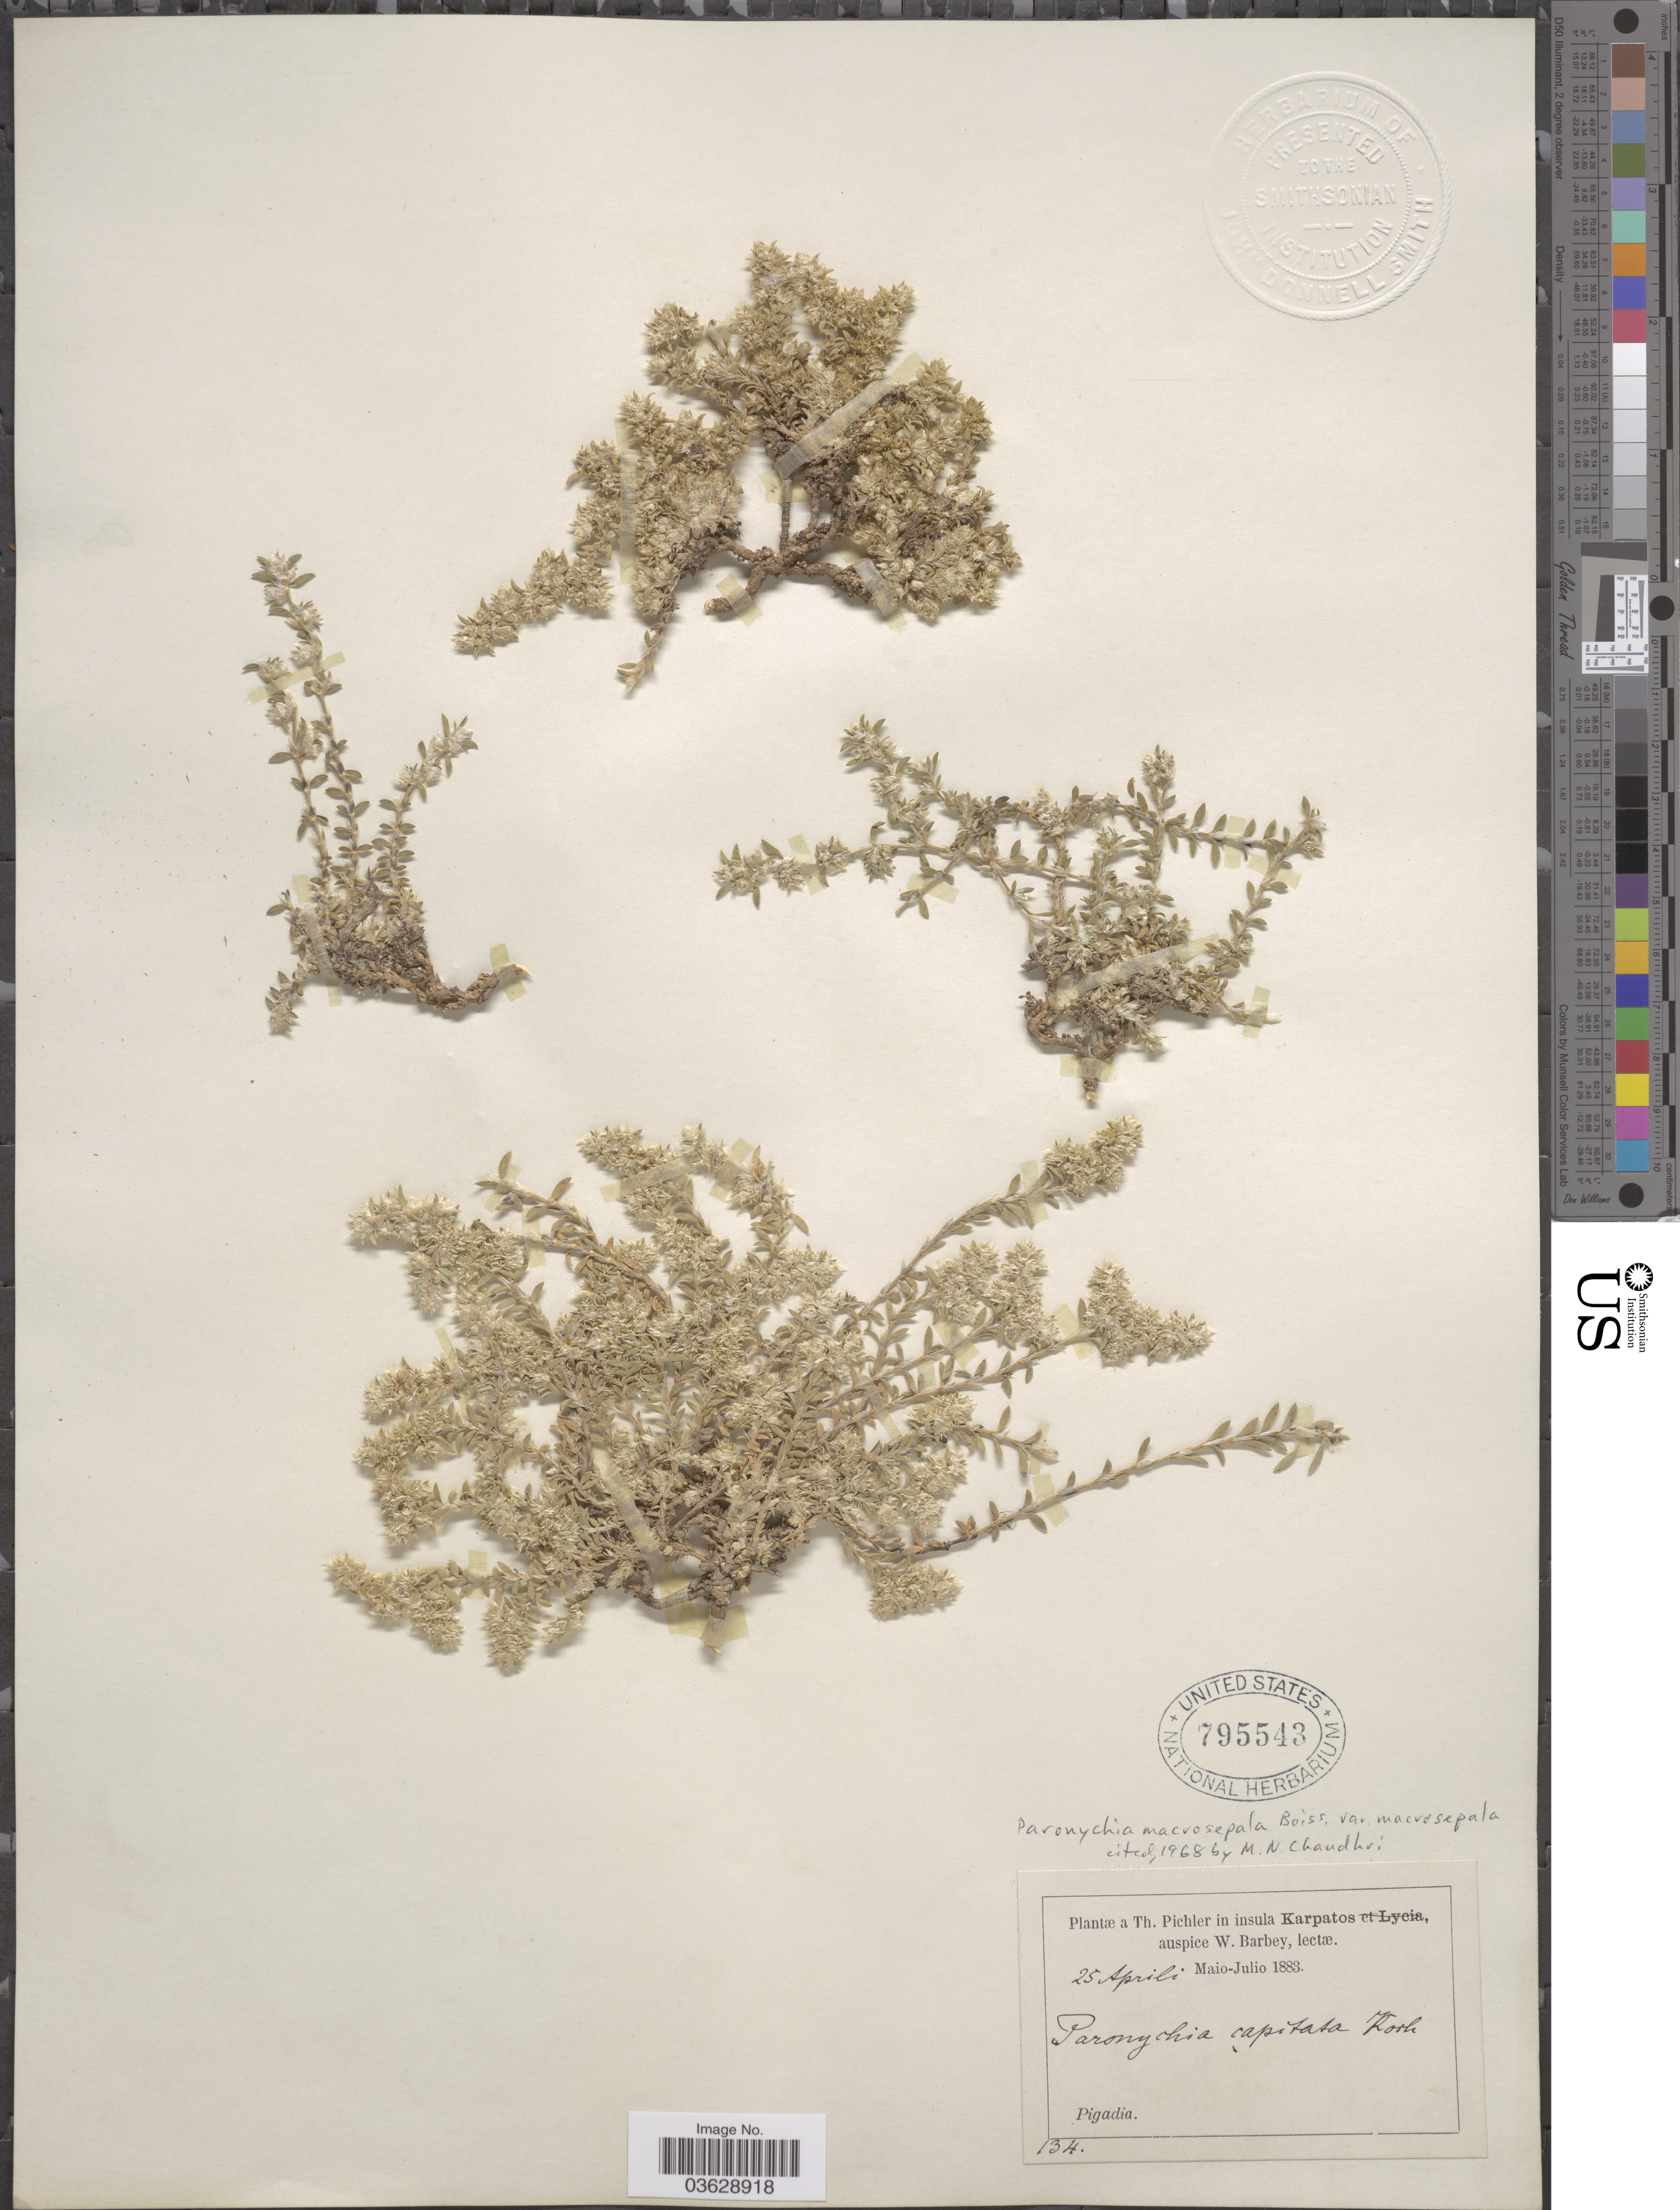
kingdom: Plantae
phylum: Tracheophyta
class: Magnoliopsida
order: Caryophyllales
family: Caryophyllaceae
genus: Paronychia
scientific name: Paronychia macrosepala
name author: Boiss.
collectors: T. Pichler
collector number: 134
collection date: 1883-04-25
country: Greece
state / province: South Aegean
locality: In insula Karpatos. Pigadia.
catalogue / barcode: US 795543